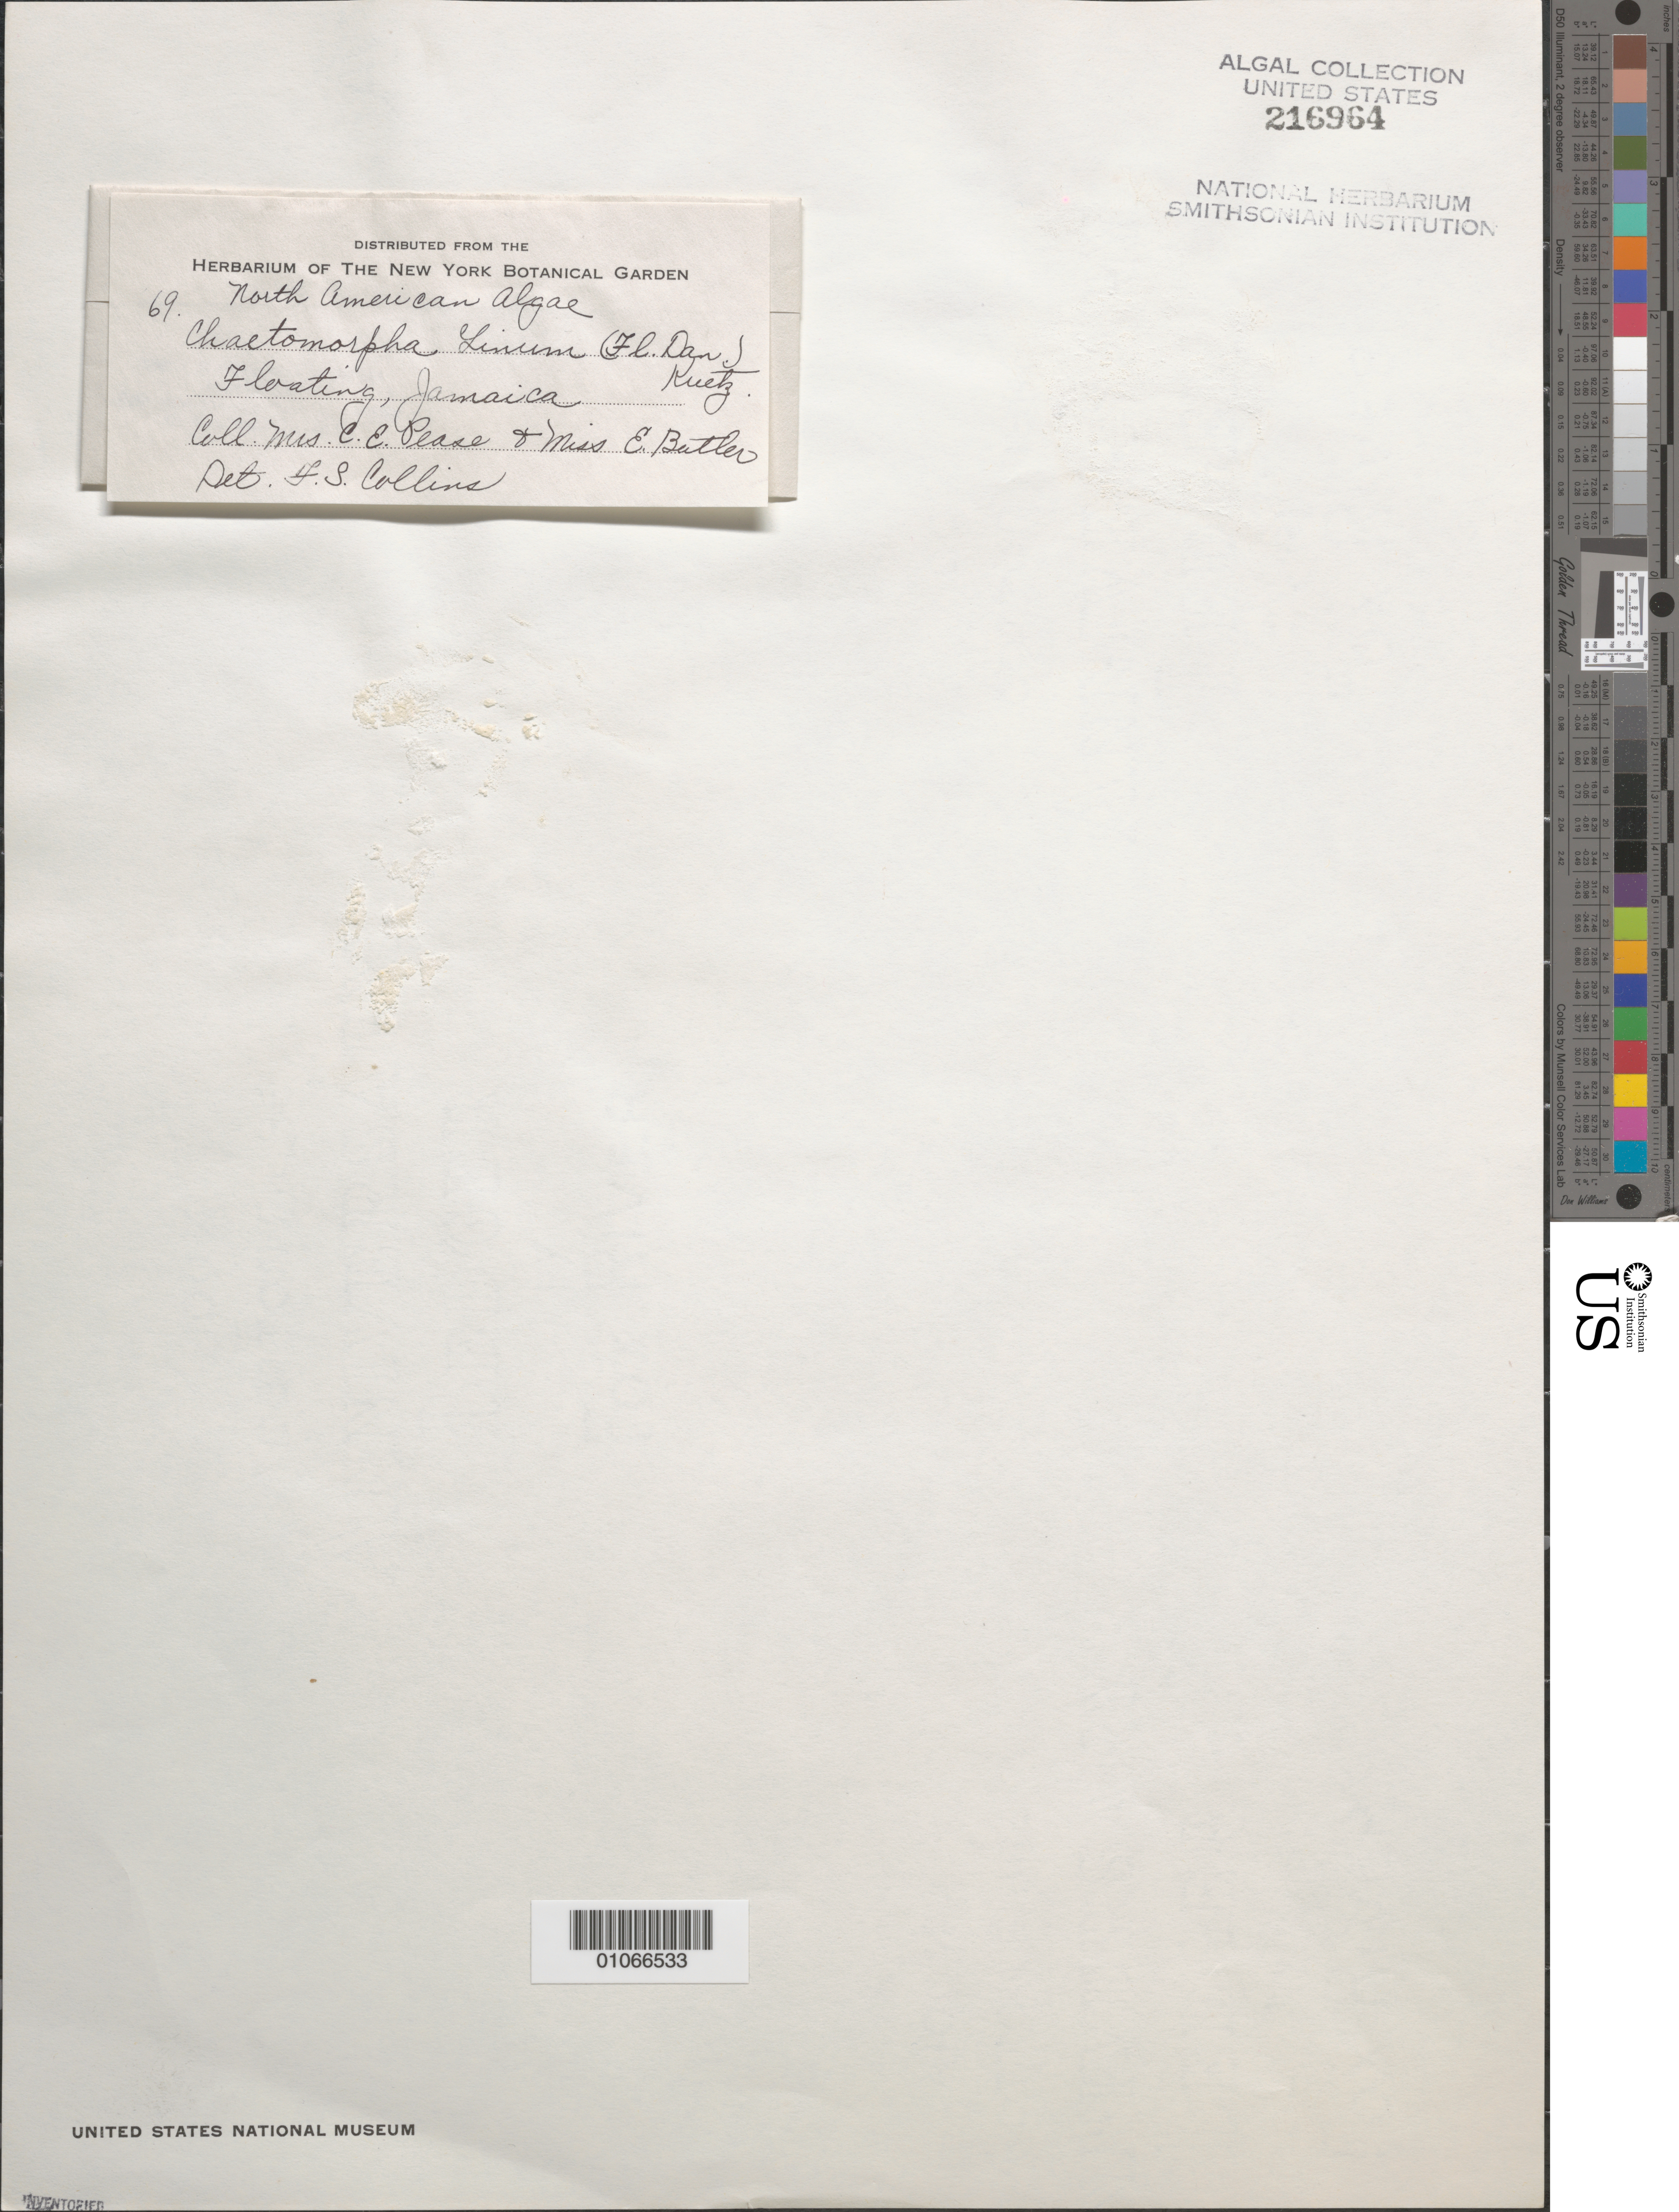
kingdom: Plantae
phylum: Chlorophyta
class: Ulvophyceae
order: Cladophorales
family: Cladophoraceae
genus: Chaetomorpha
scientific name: Chaetomorpha linum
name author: (O.F. Muell.) Kütz.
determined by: Collins, Frank S.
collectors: C. Pease & E. Butler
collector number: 69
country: Jamaica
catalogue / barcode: US 216964